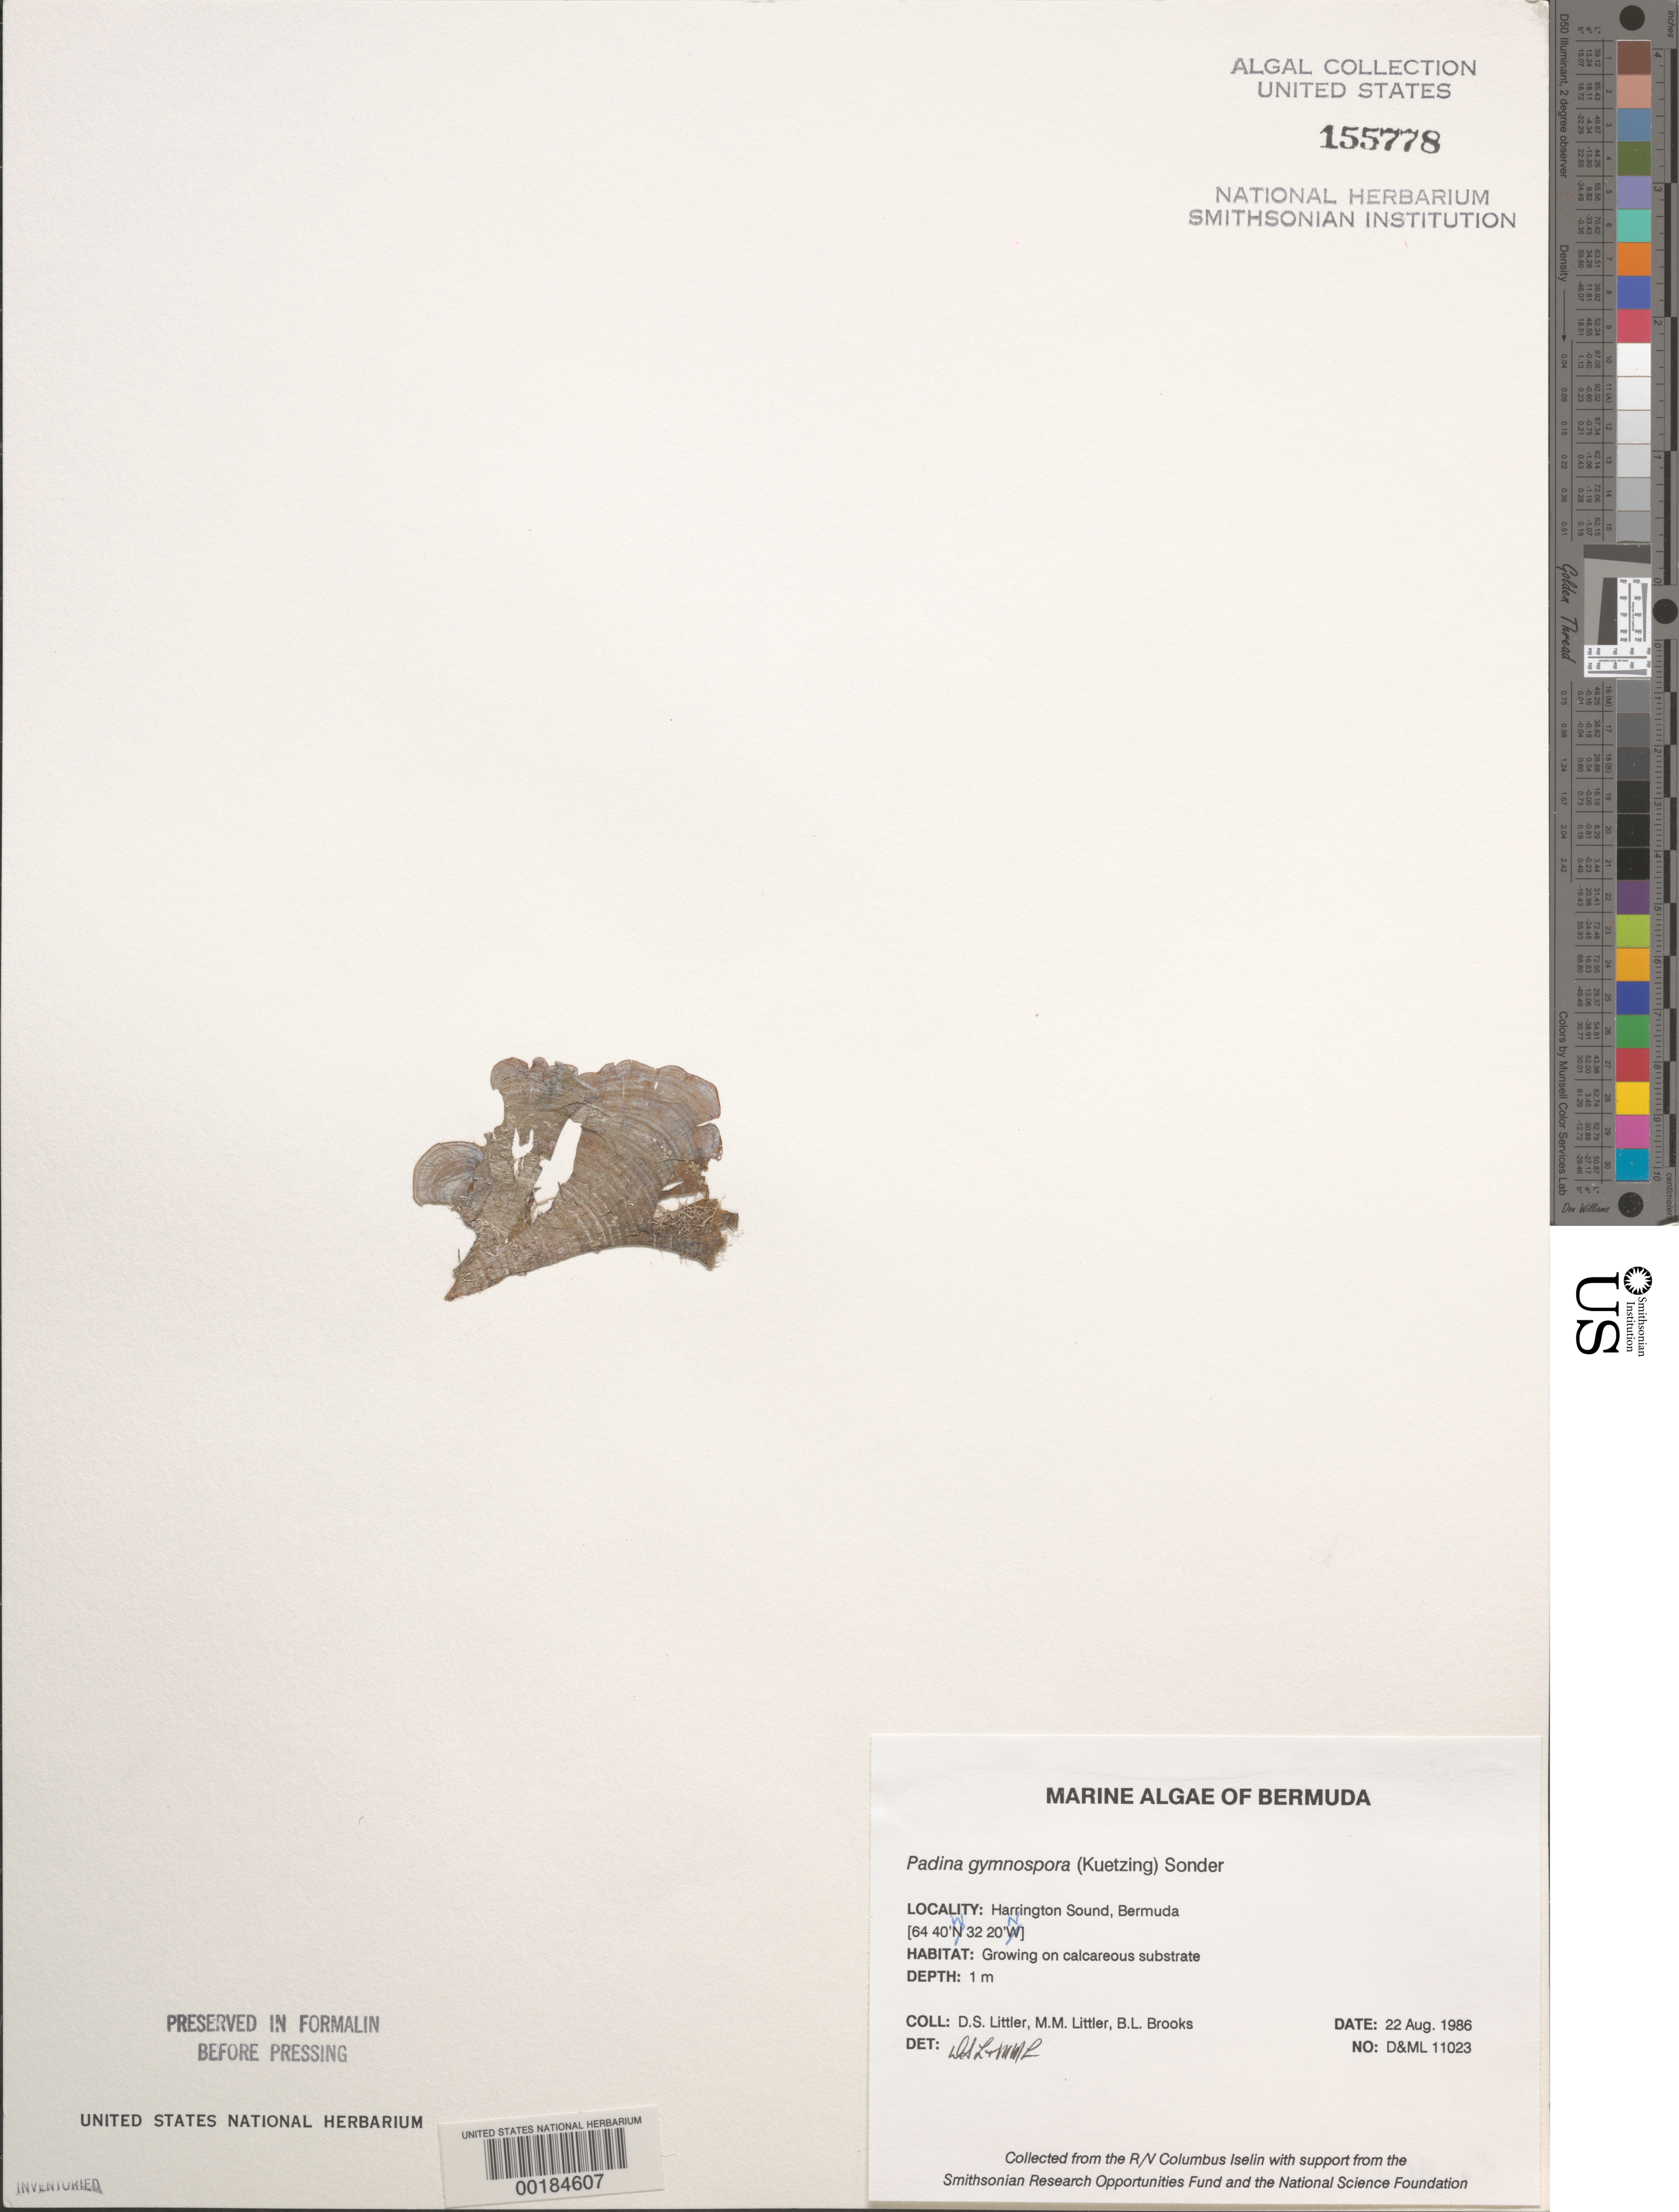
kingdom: Chromista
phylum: Ochrophyta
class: Phaeophyceae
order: Dictyotales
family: Dictyotaceae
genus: Padina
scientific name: Padina gymnospora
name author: (Kütz.) O.G. Sond.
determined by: Littler, D. S.; Littler, M. M.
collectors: D. S. Littler, M. M. Littler & B. Brooks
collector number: D&ML 11023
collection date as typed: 22 Aug 1986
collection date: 1986-08-22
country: Bermuda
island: Bermuda Island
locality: Harrington Sound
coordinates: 32 20' N, 64 40' W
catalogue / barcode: US 155778